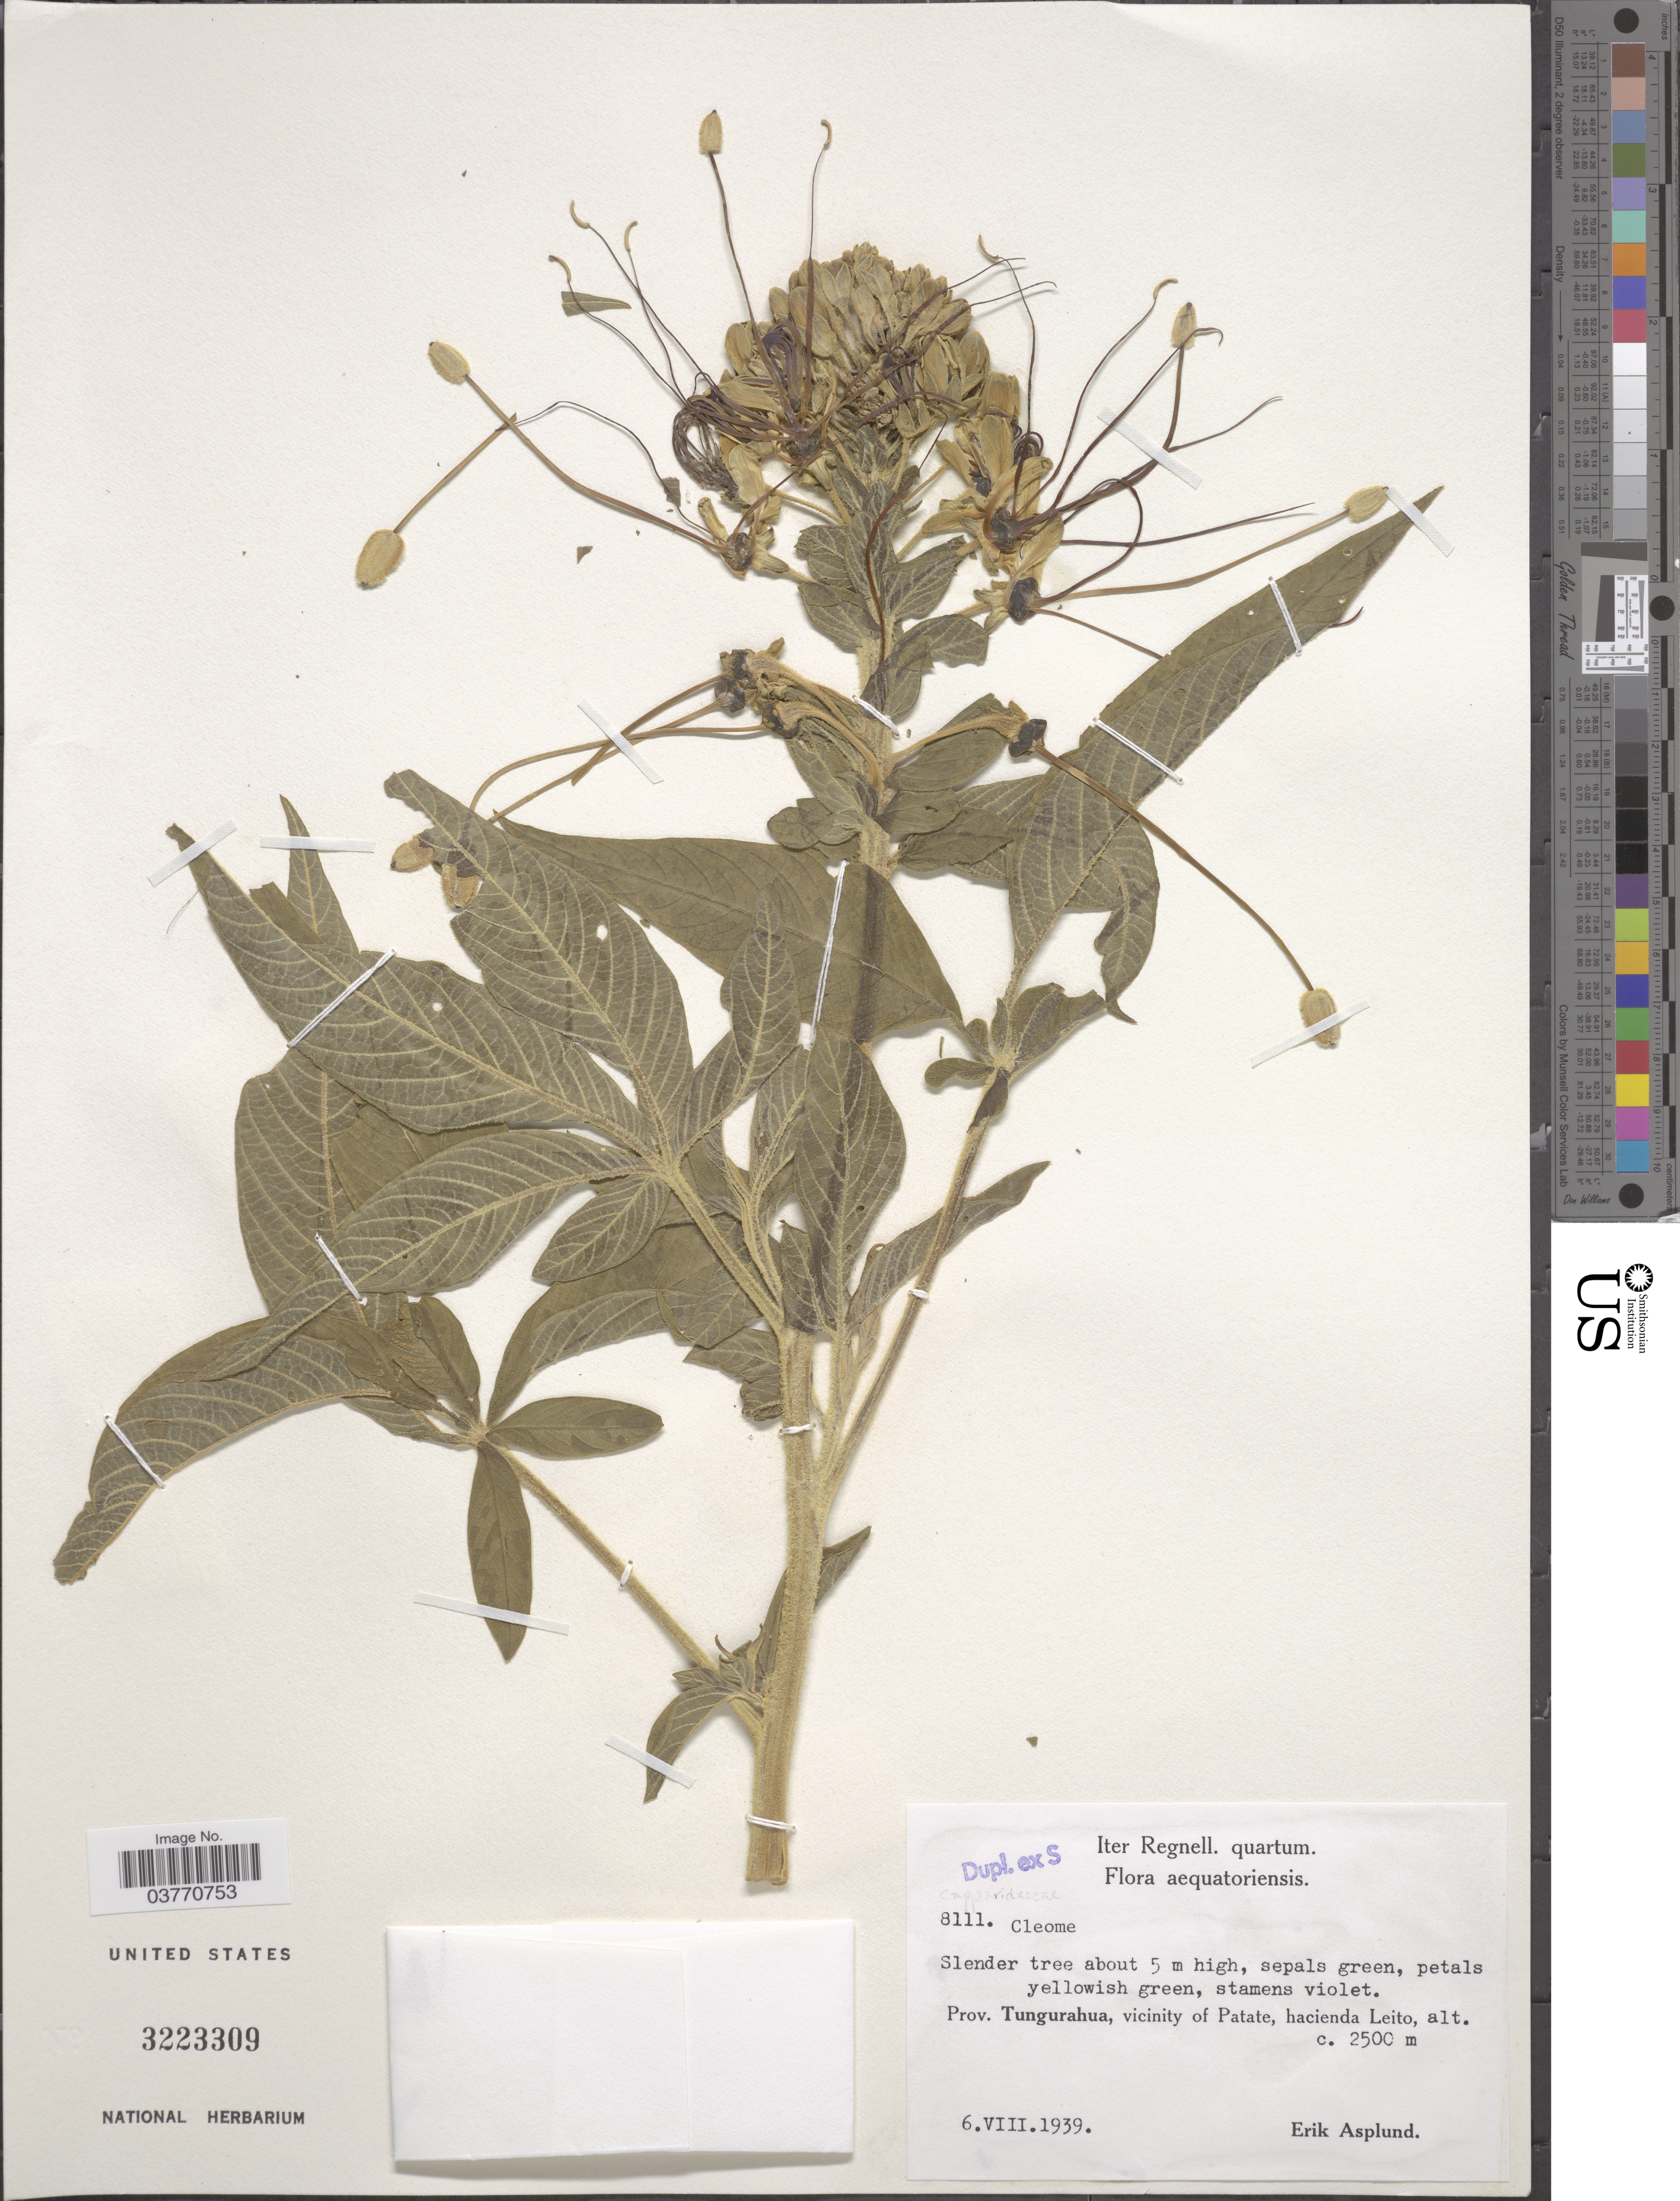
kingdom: Plantae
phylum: Tracheophyta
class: Magnoliopsida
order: Brassicales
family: Cleomaceae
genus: Andinocleome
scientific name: Andinocleome anomala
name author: (Kunth) Iltis ex E.M. McGinty & Roalson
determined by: Strong, Mark T., (BOT), Smithsonian Institution - National Museum of Natural History (UNITED STATES)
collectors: E. Asplund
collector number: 8111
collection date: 1939-08-06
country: Ecuador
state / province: Tungurahua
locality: Aequatoriensis. Prov. Tungurahua, vicinity of Patate, hacienda Leito.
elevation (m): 2500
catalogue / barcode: US 3223309